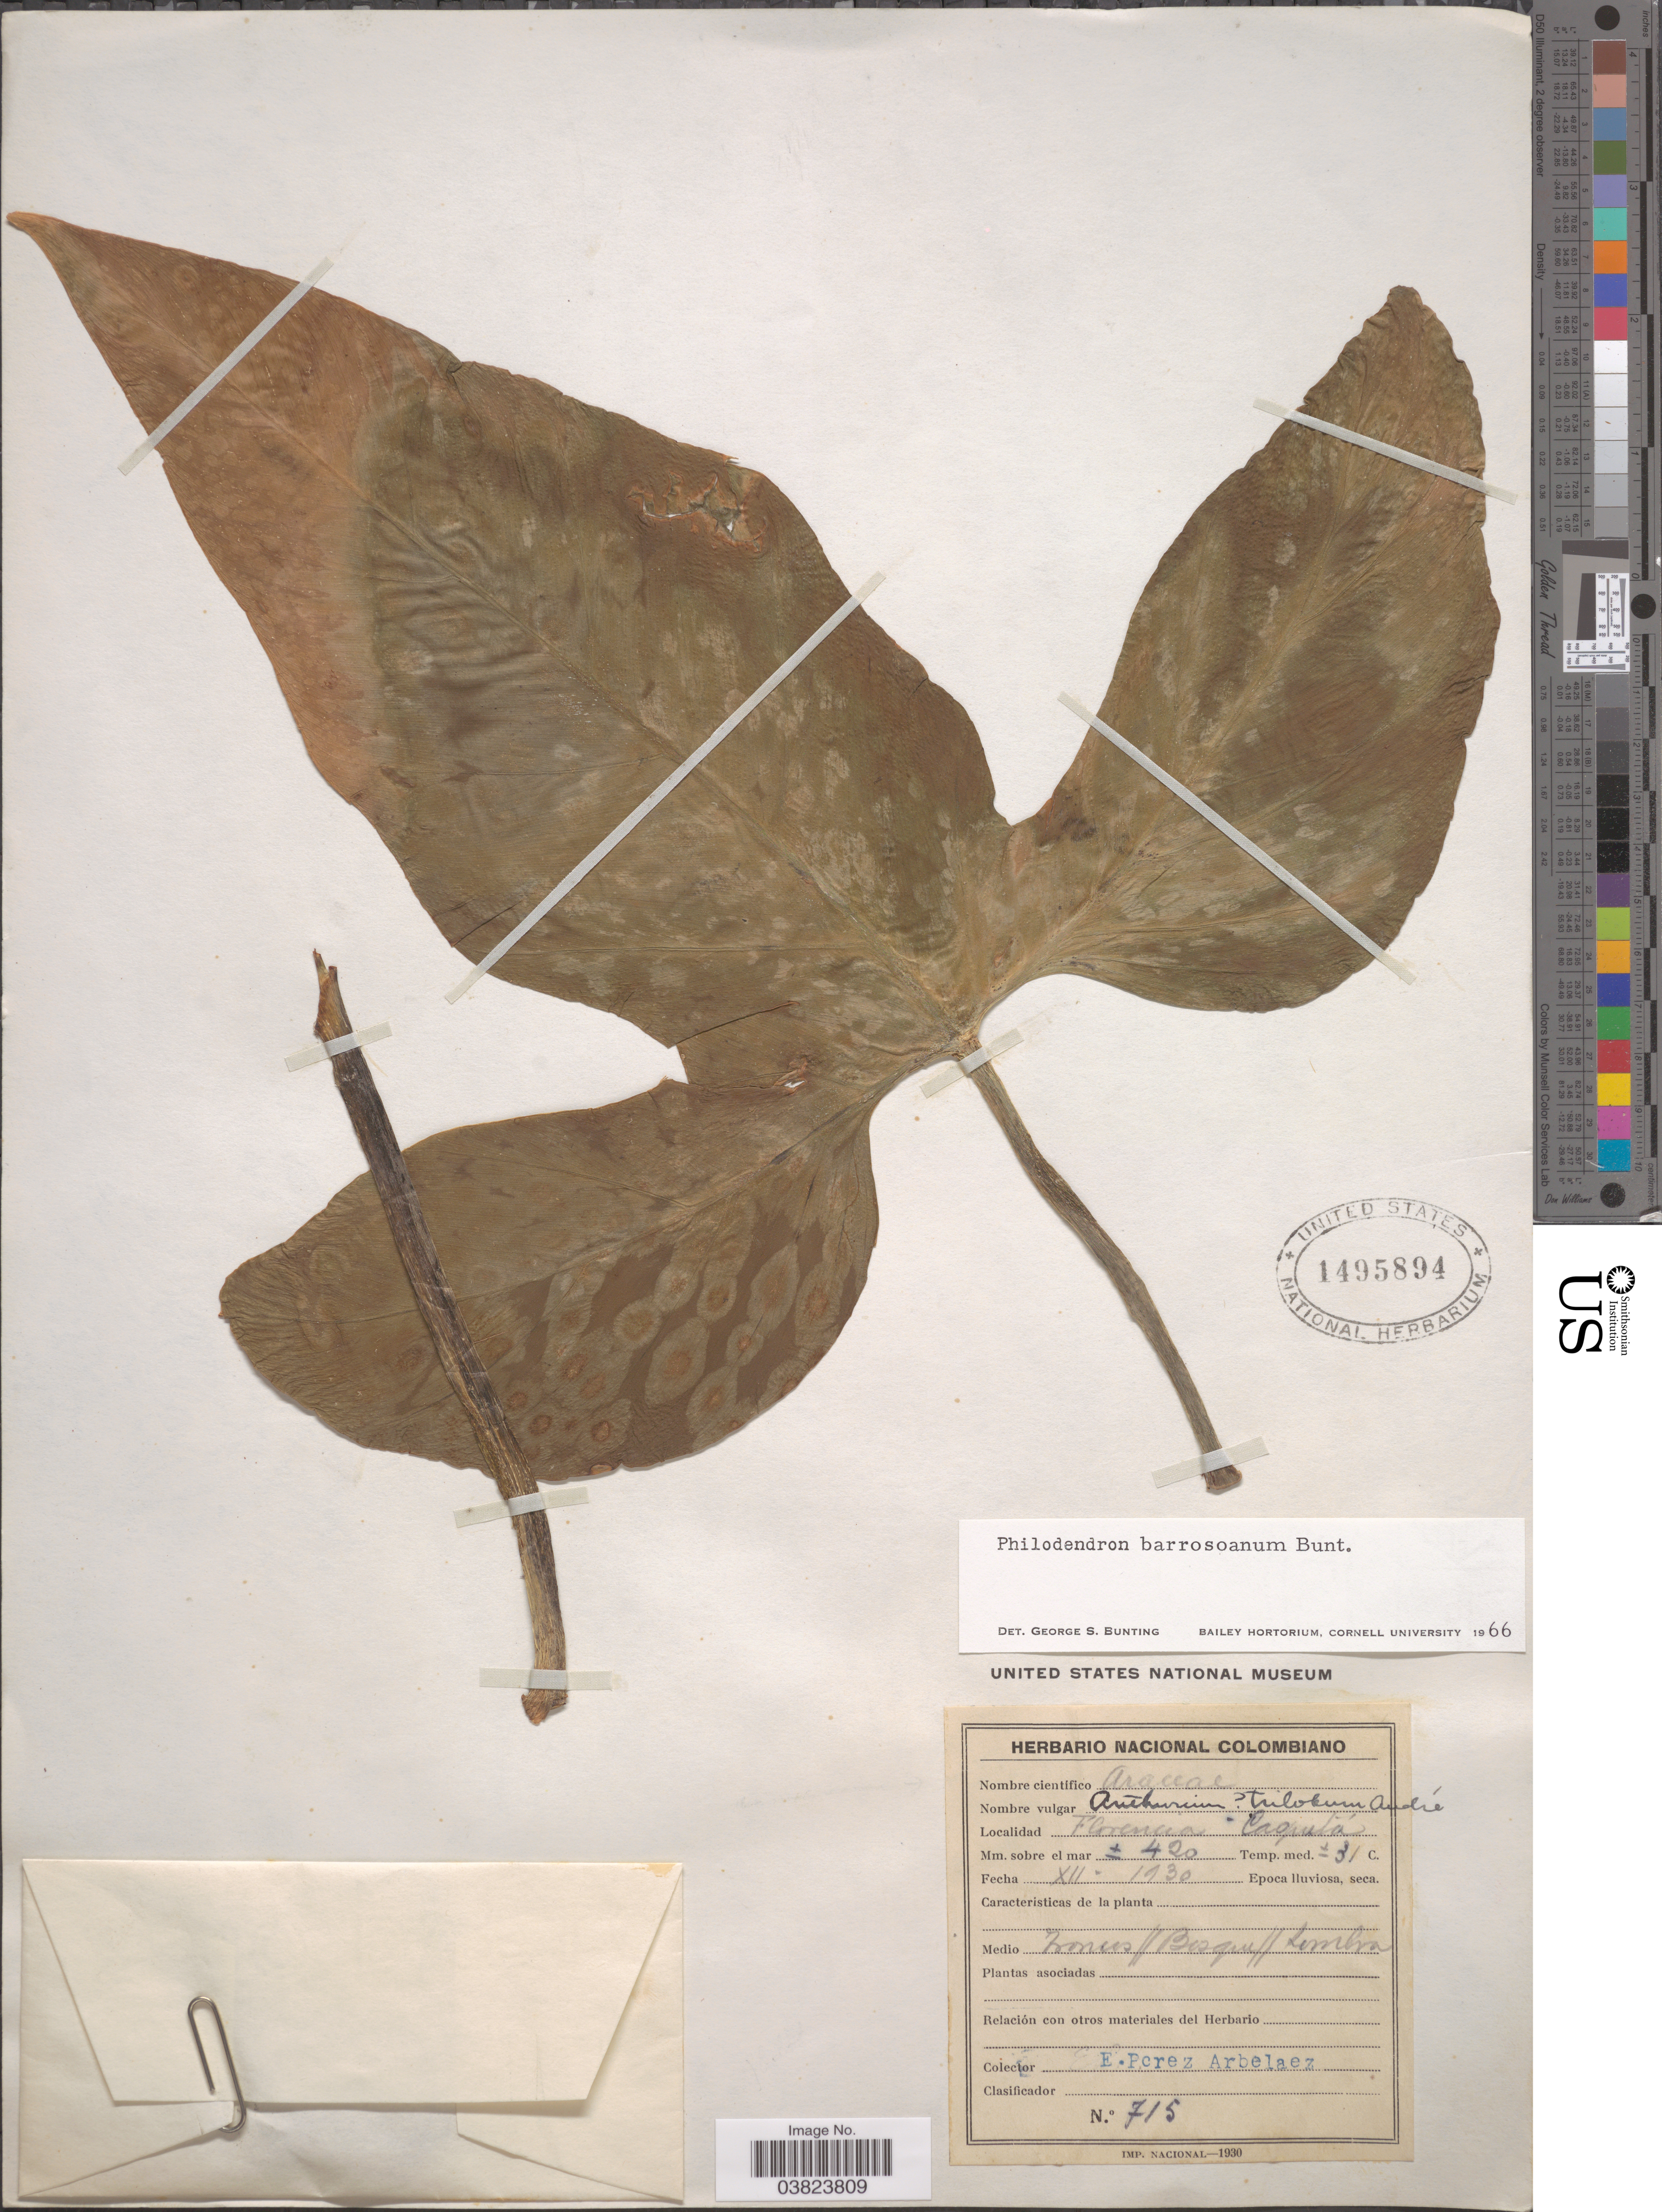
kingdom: Plantae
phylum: Tracheophyta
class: Liliopsida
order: Alismatales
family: Araceae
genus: Philodendron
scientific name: Philodendron barrosoanum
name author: G.S. Bunting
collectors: E. Pérez Arbeláez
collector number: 715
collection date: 1930-12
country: Colombia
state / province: Caquetá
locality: Florencia - Caquetá.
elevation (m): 420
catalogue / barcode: US 1495894